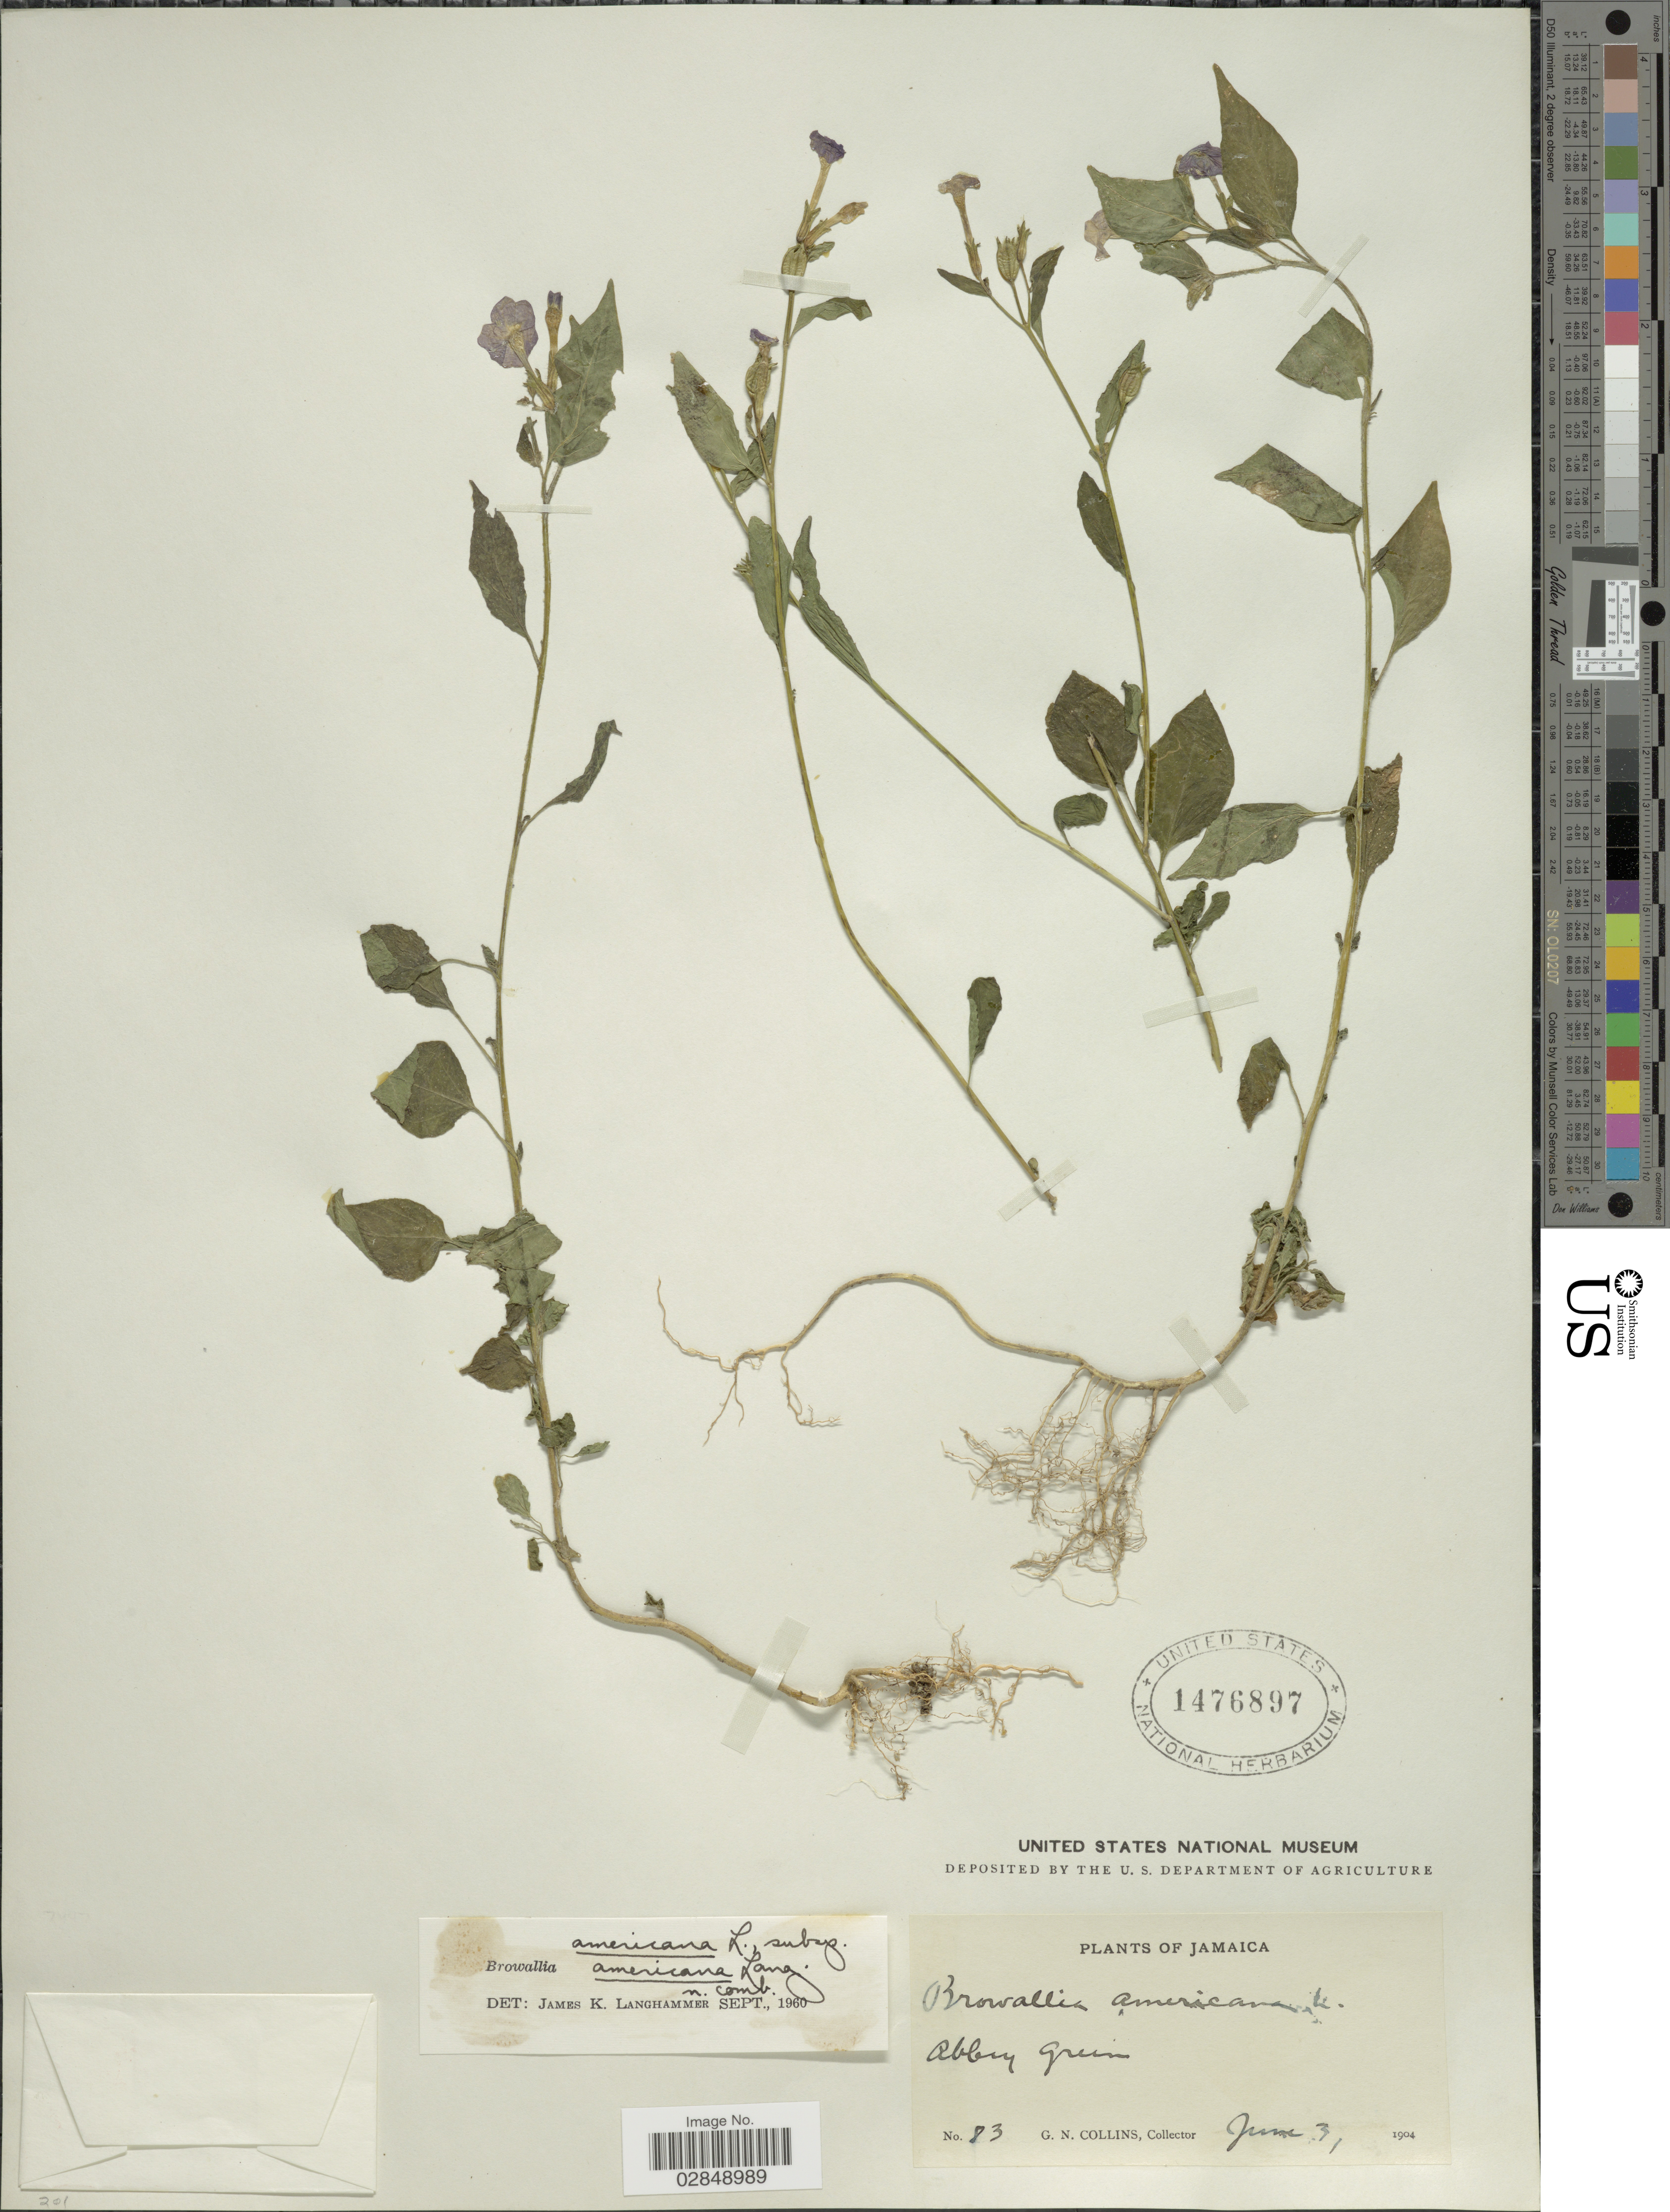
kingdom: Plantae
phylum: Tracheophyta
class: Magnoliopsida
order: Solanales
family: Solanaceae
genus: Browallia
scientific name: Browallia americana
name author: L.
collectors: G. Collins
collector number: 83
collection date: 1904-06-03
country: Jamaica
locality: Abbey Green.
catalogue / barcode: US 1476897